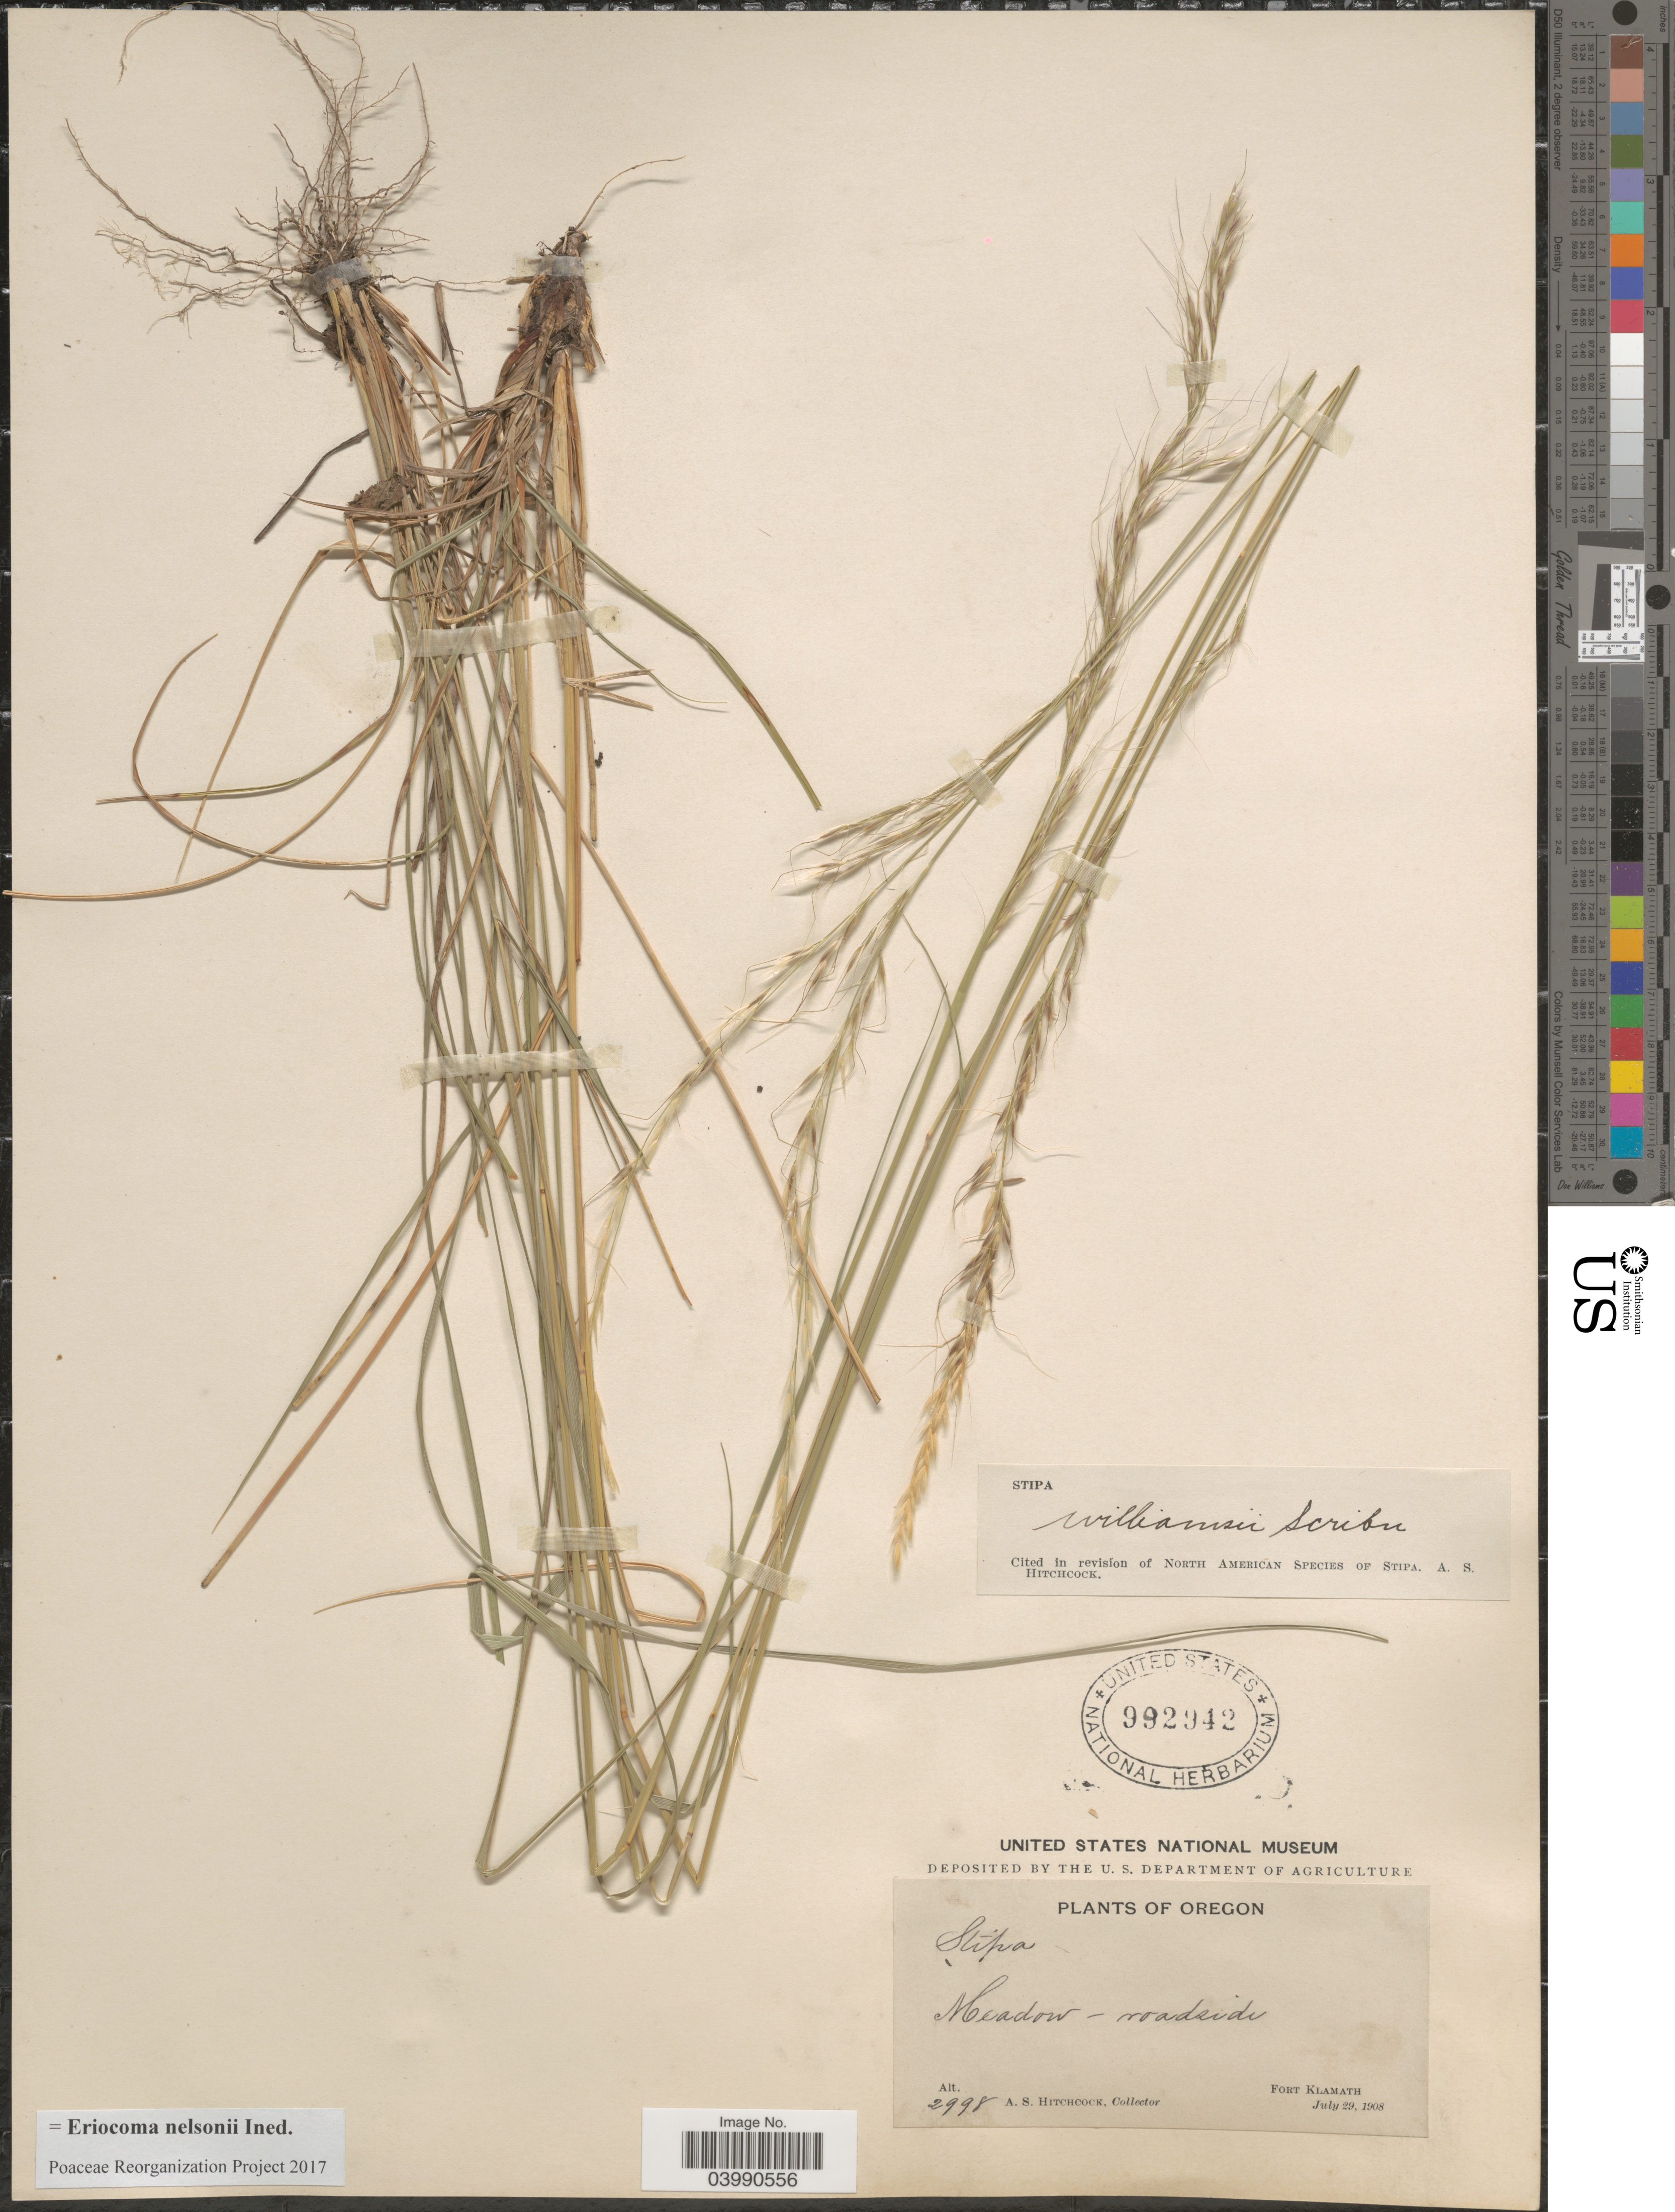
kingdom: Plantae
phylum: Tracheophyta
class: Liliopsida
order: Poales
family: Poaceae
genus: Eriocoma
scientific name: Eriocoma nelsonii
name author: (Scribn.) Romasch.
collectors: A. S. Hitchcock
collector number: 2998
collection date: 1908-07-29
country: United States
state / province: Oregon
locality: Fort Klamath.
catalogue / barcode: US 992942